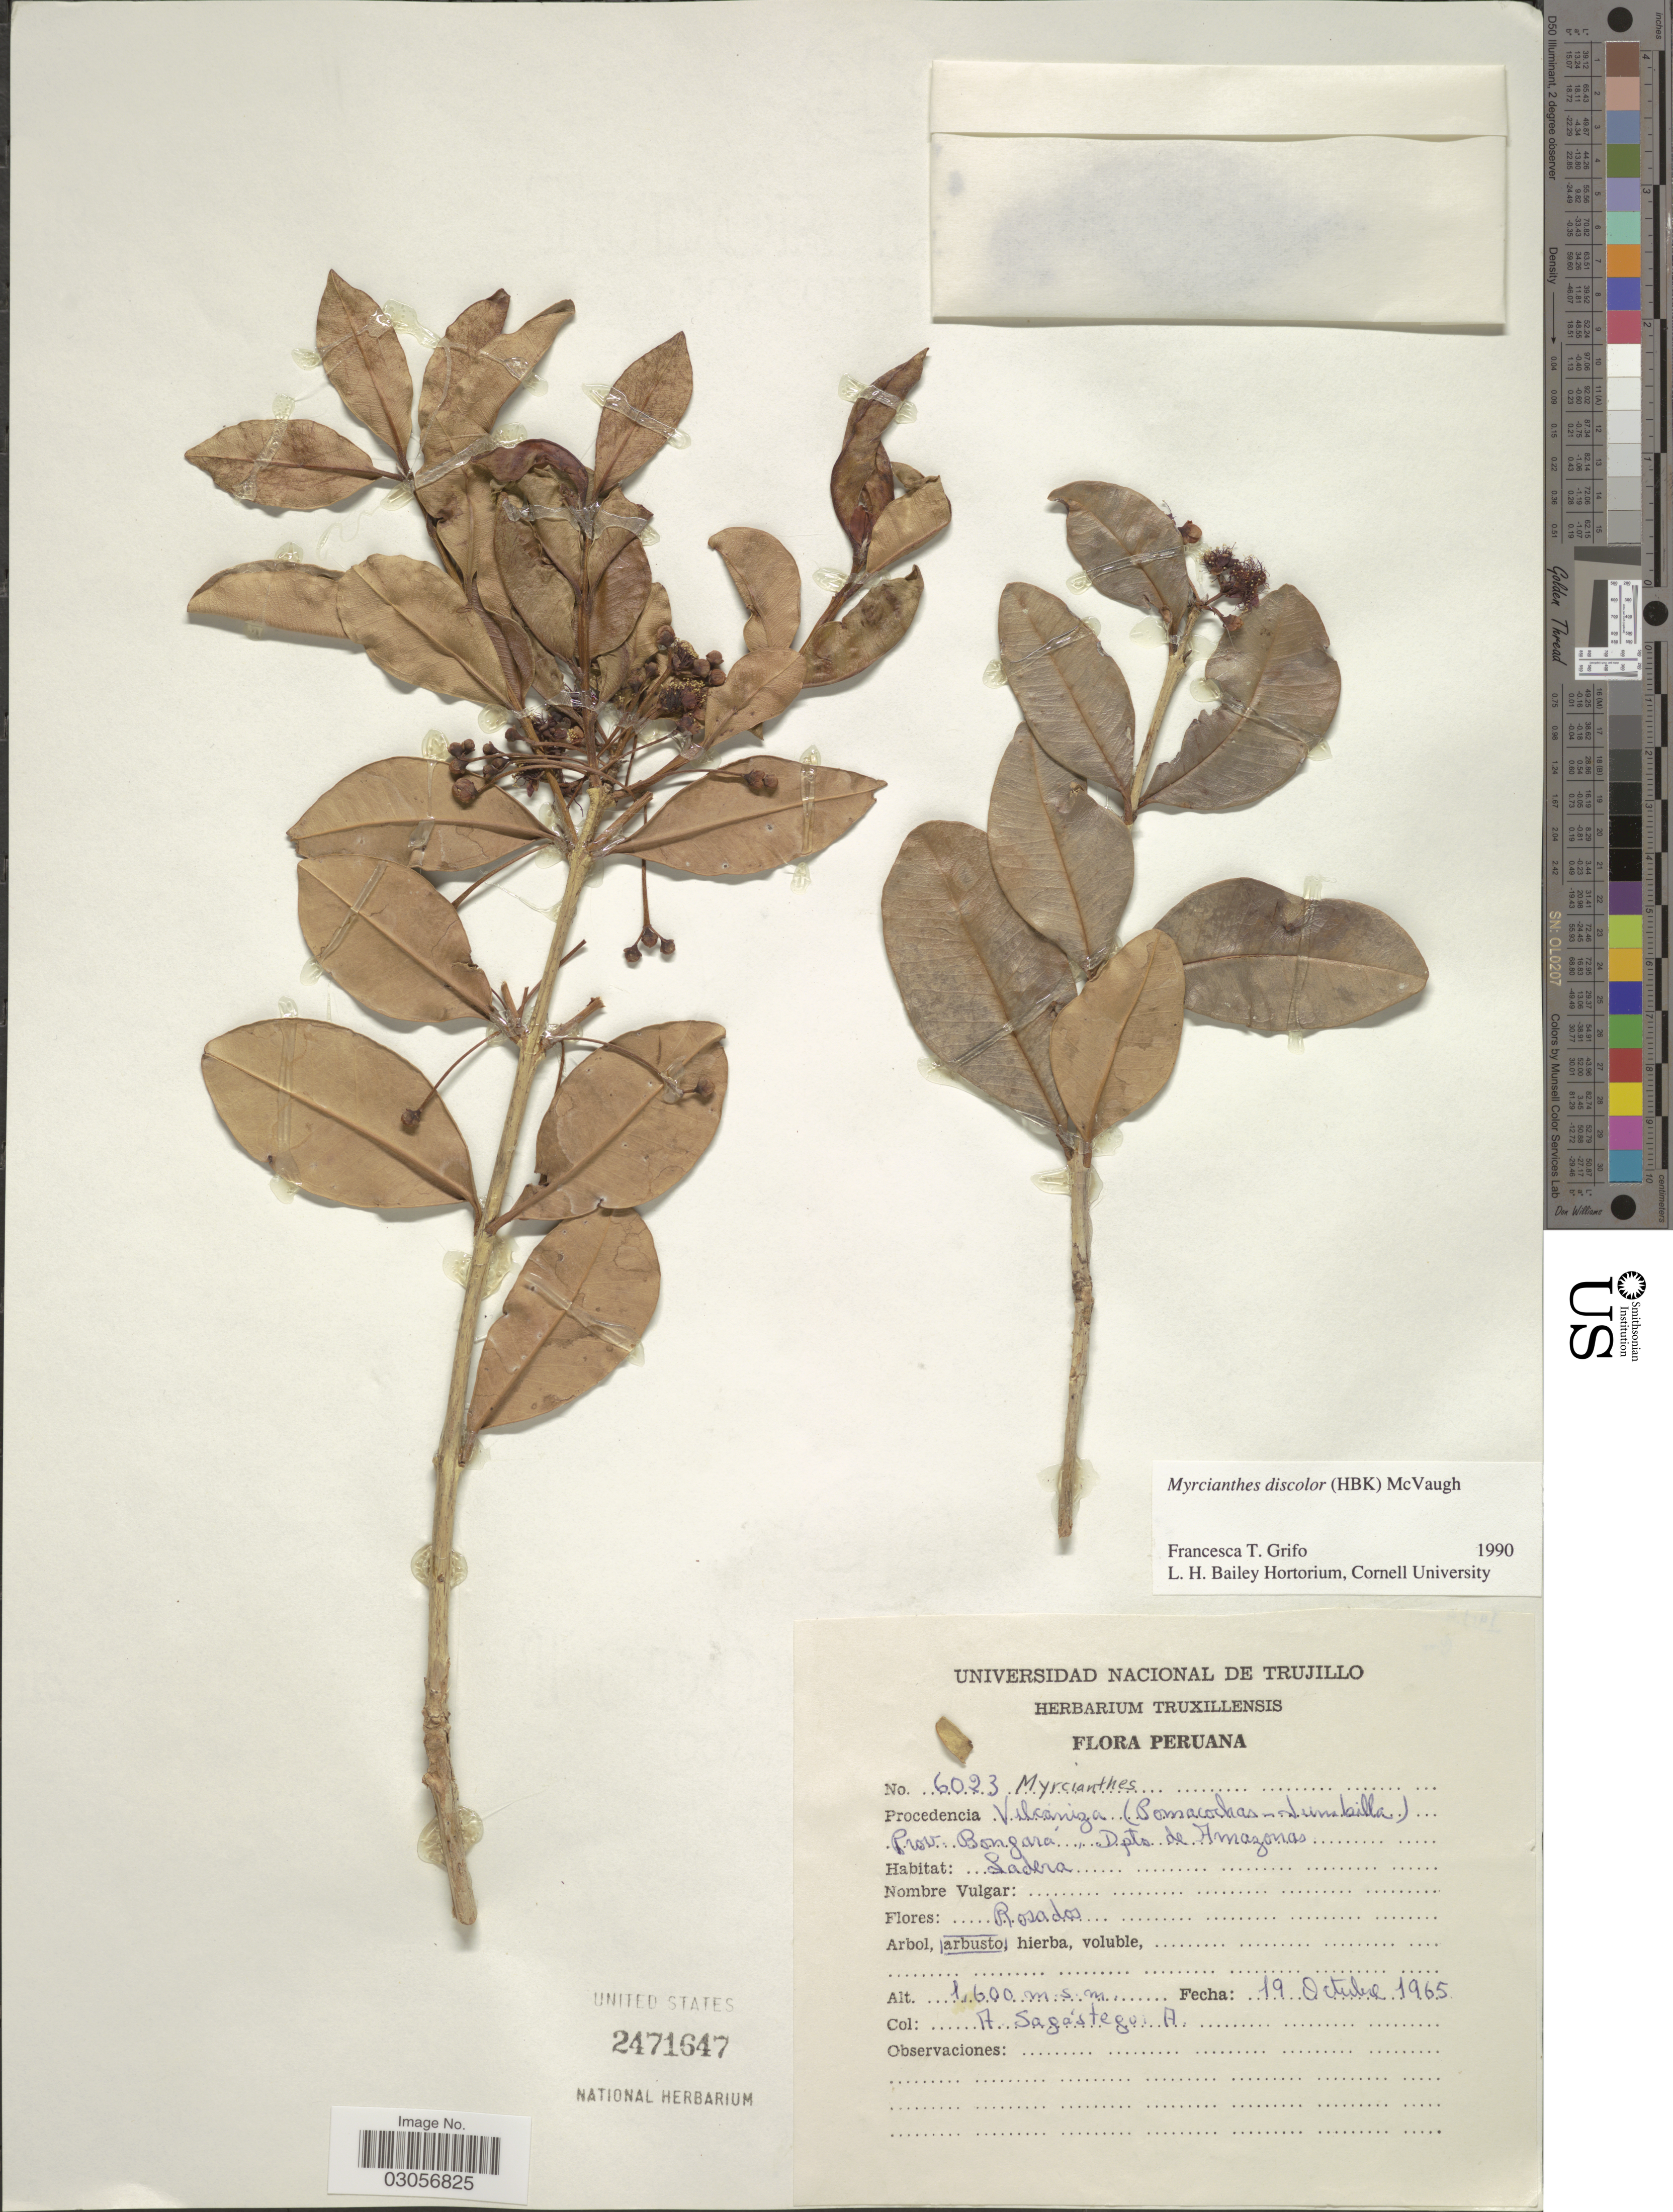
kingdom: Plantae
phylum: Tracheophyta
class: Magnoliopsida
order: Myrtales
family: Myrtaceae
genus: Myrcianthes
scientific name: Myrcianthes discolor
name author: (Kunth) McVaugh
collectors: A. Sagástegui A.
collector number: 6023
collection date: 1965-10-19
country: Peru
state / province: Amazonas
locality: Procedencia Vilcaniza (Pomacochas-Jumbilla, Prov. Bongará, Dpto. de Amazonas.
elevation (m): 1600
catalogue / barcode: US 2471647